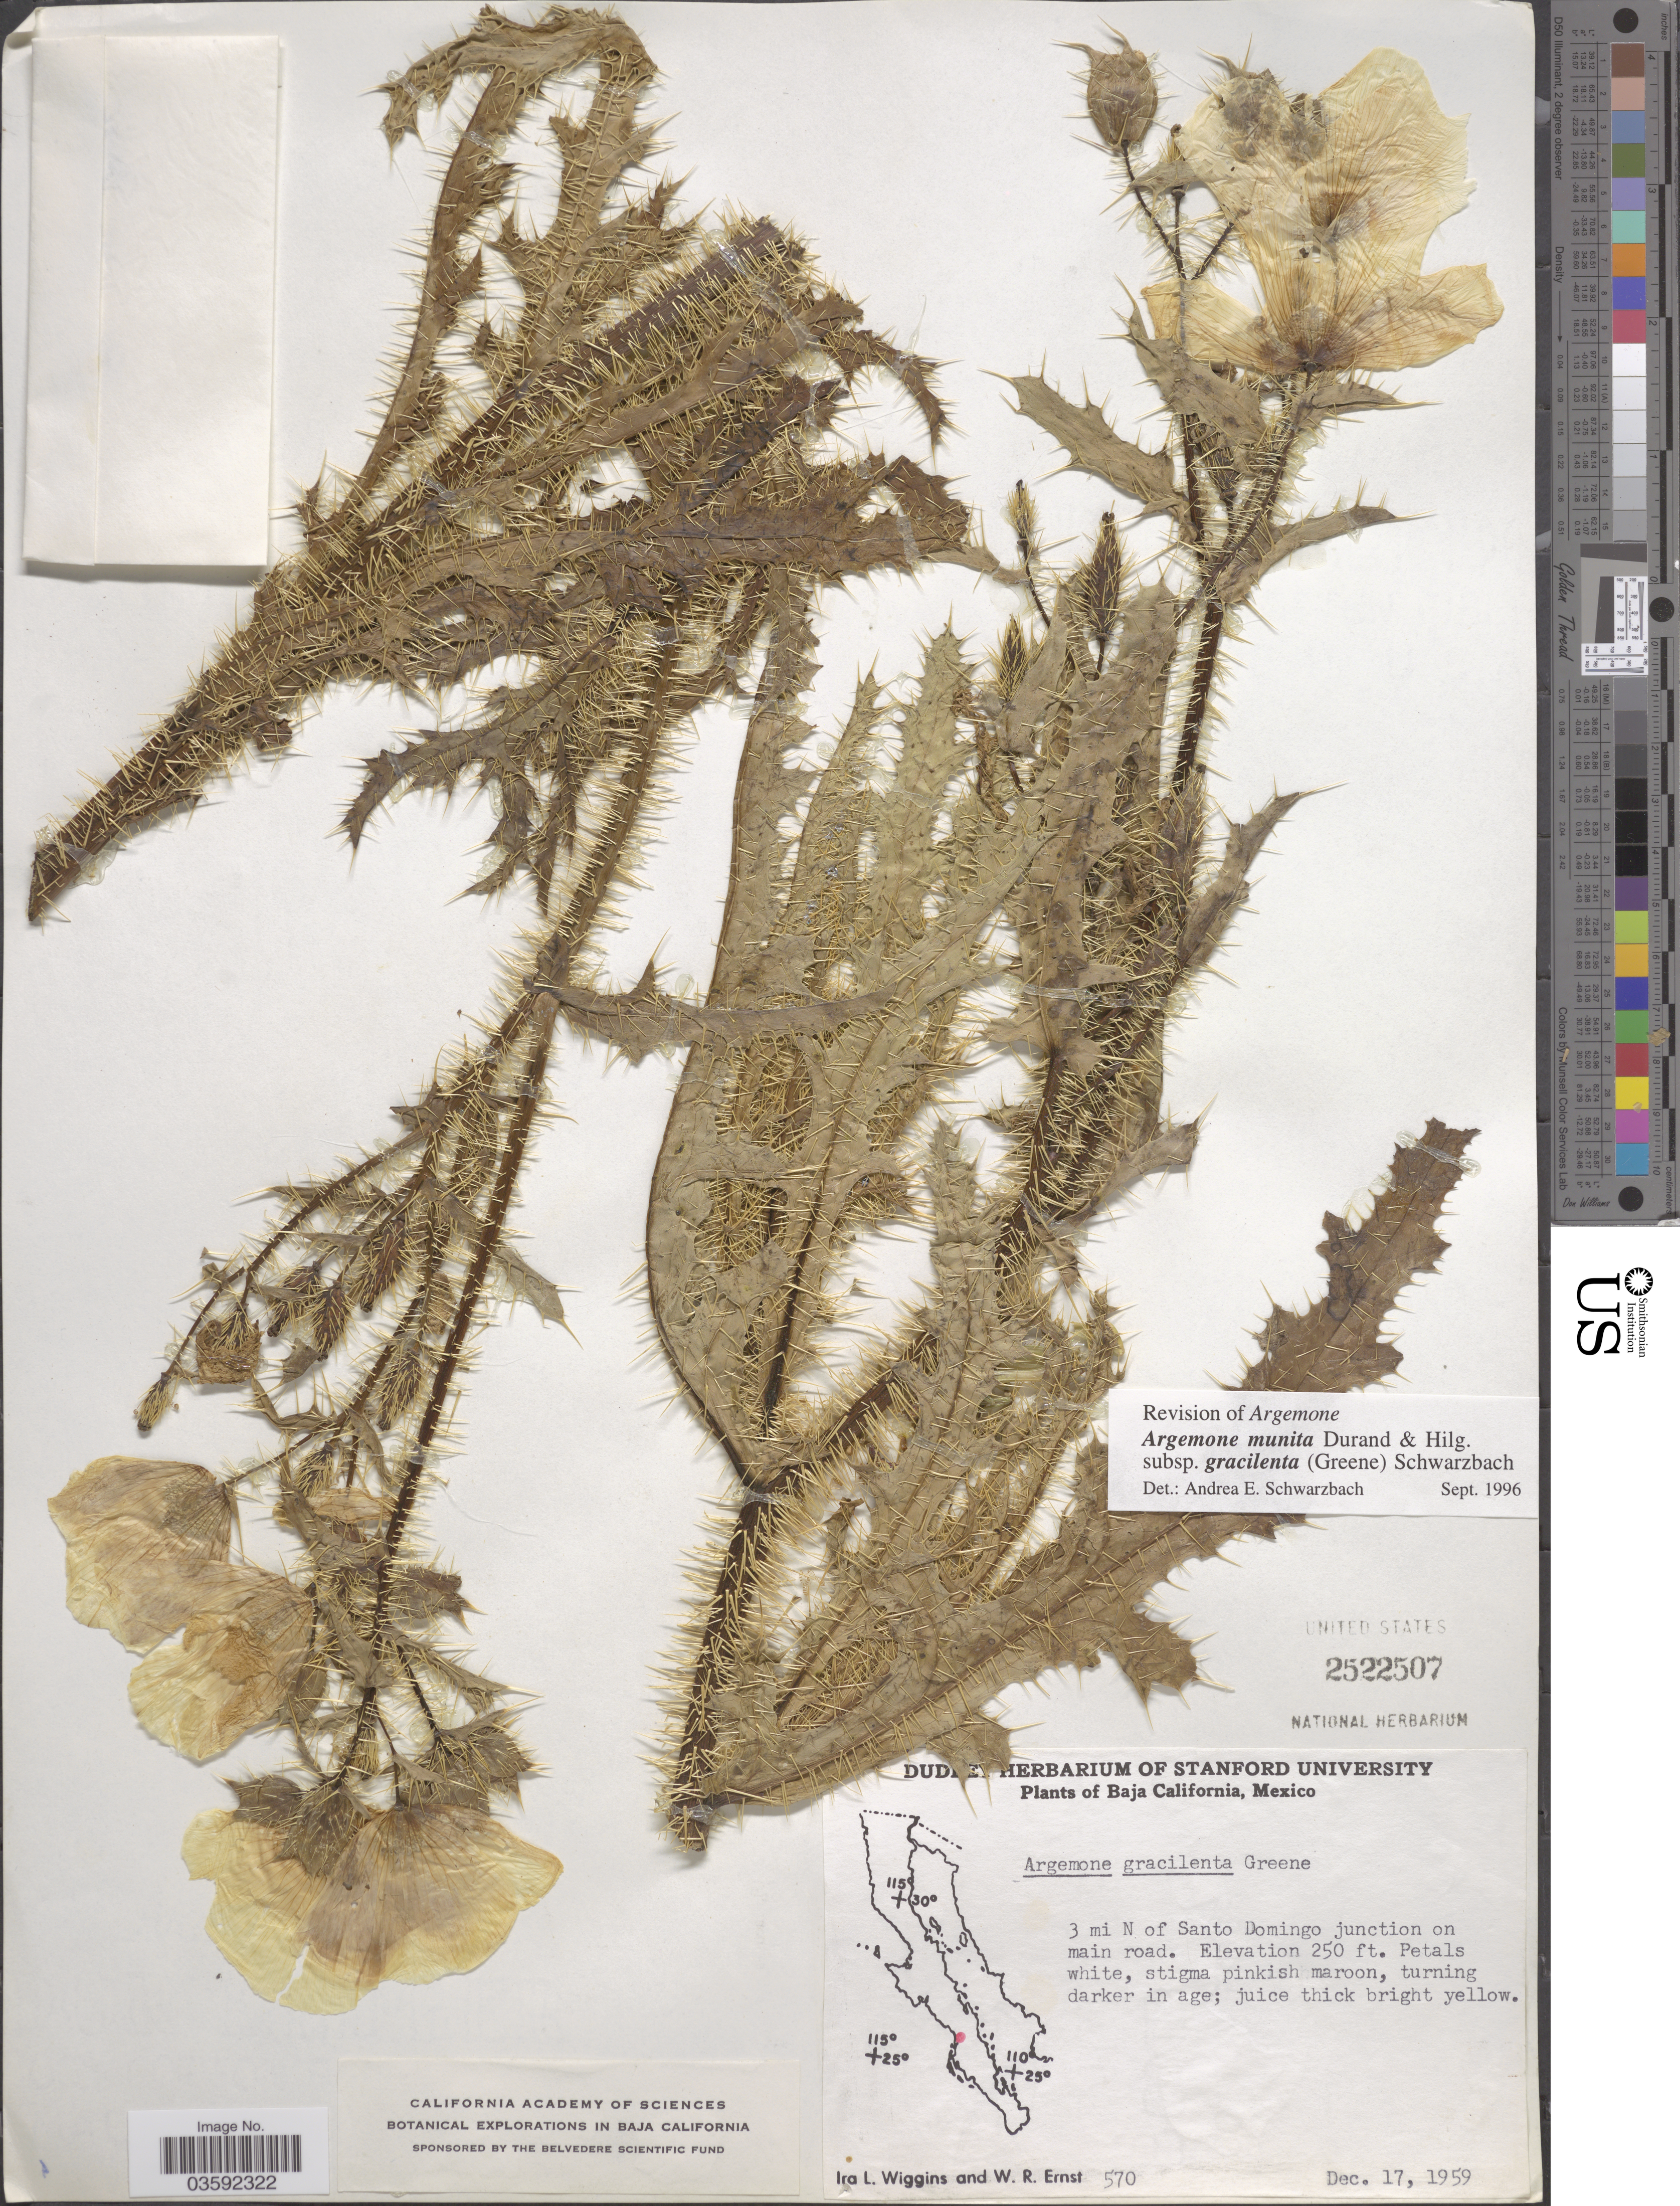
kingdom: Plantae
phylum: Tracheophyta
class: Magnoliopsida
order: Ranunculales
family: Papaveraceae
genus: Argemone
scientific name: Argemone munita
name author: Durand & Hilg.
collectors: I. L. Wiggins & W. R. Ernst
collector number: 570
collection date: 1959-12-17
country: Mexico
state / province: Baja California Sur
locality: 3 mi N of Santo Domingo junction on main road.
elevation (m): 76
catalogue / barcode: US 2522507